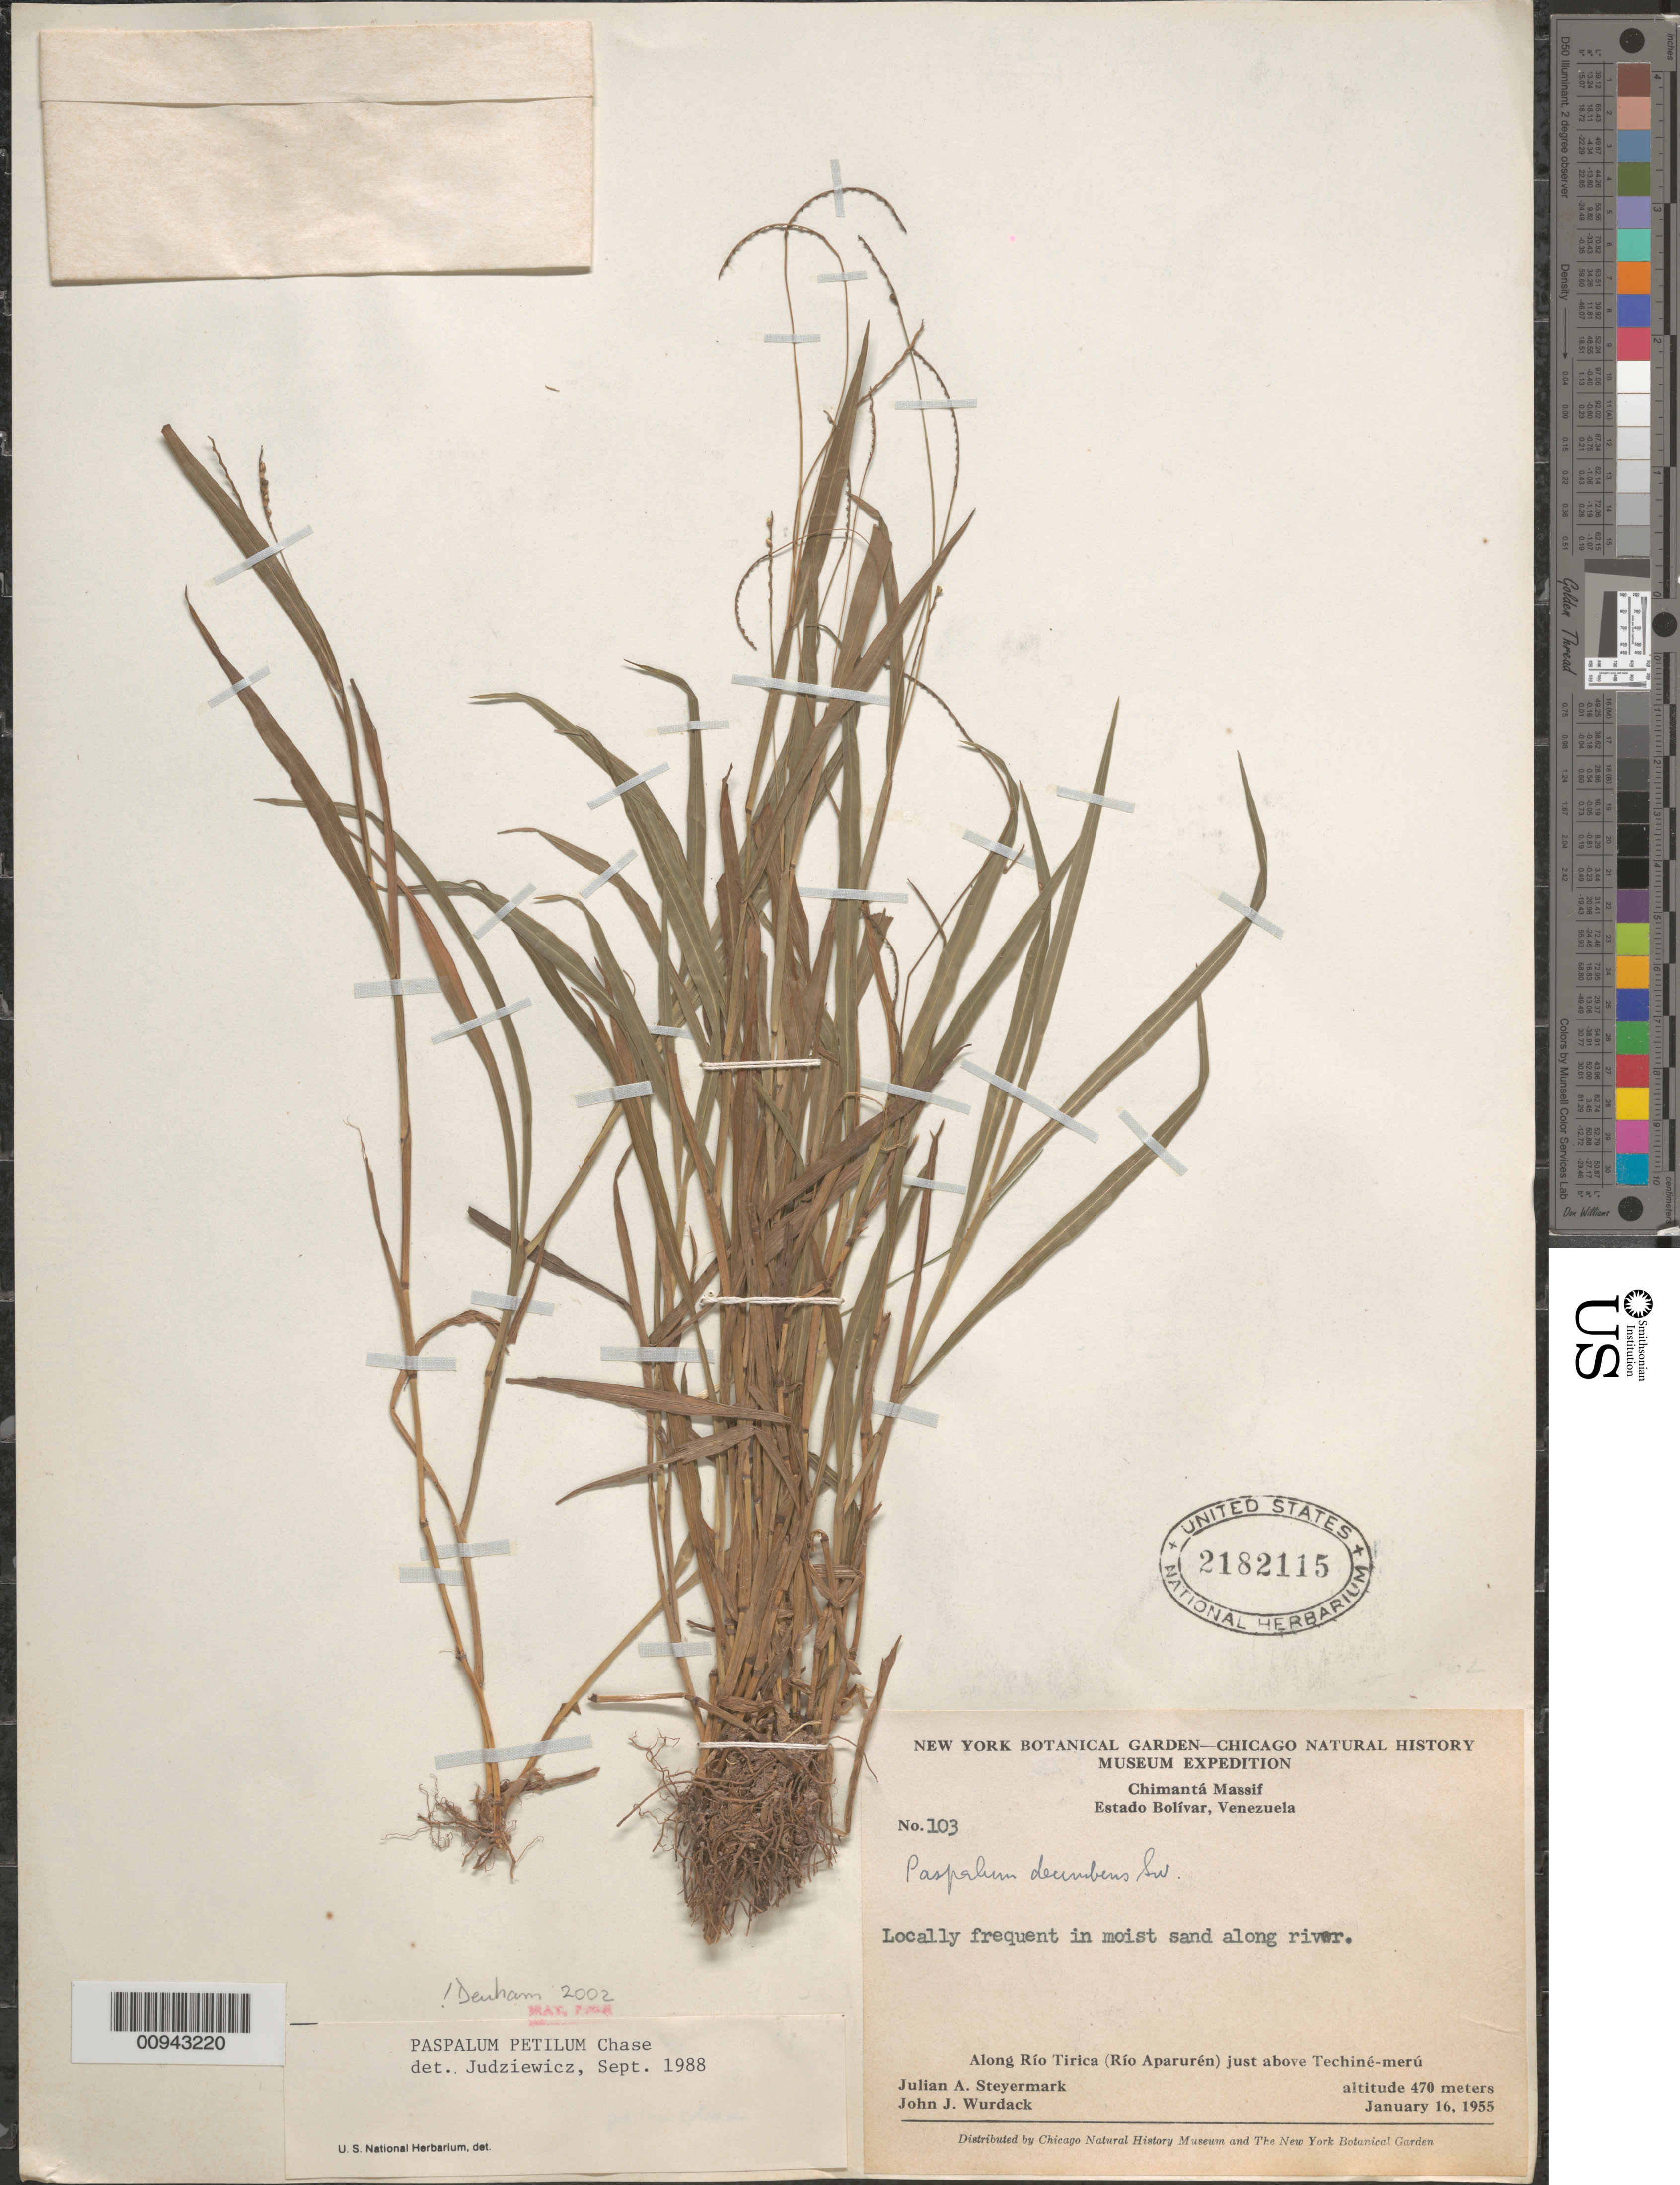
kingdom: Plantae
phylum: Tracheophyta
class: Liliopsida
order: Poales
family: Poaceae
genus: Paspalum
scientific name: Paspalum petilum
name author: Chase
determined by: Dehman, --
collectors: J. Steyermark & J. J. Wurdack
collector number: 103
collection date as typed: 16-Jan-55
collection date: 1955-01-16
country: Venezuela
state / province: Bolívar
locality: Río Tirica (Río Aparurén) just about Techiné-meru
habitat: Moist sand along river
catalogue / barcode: US 2182115